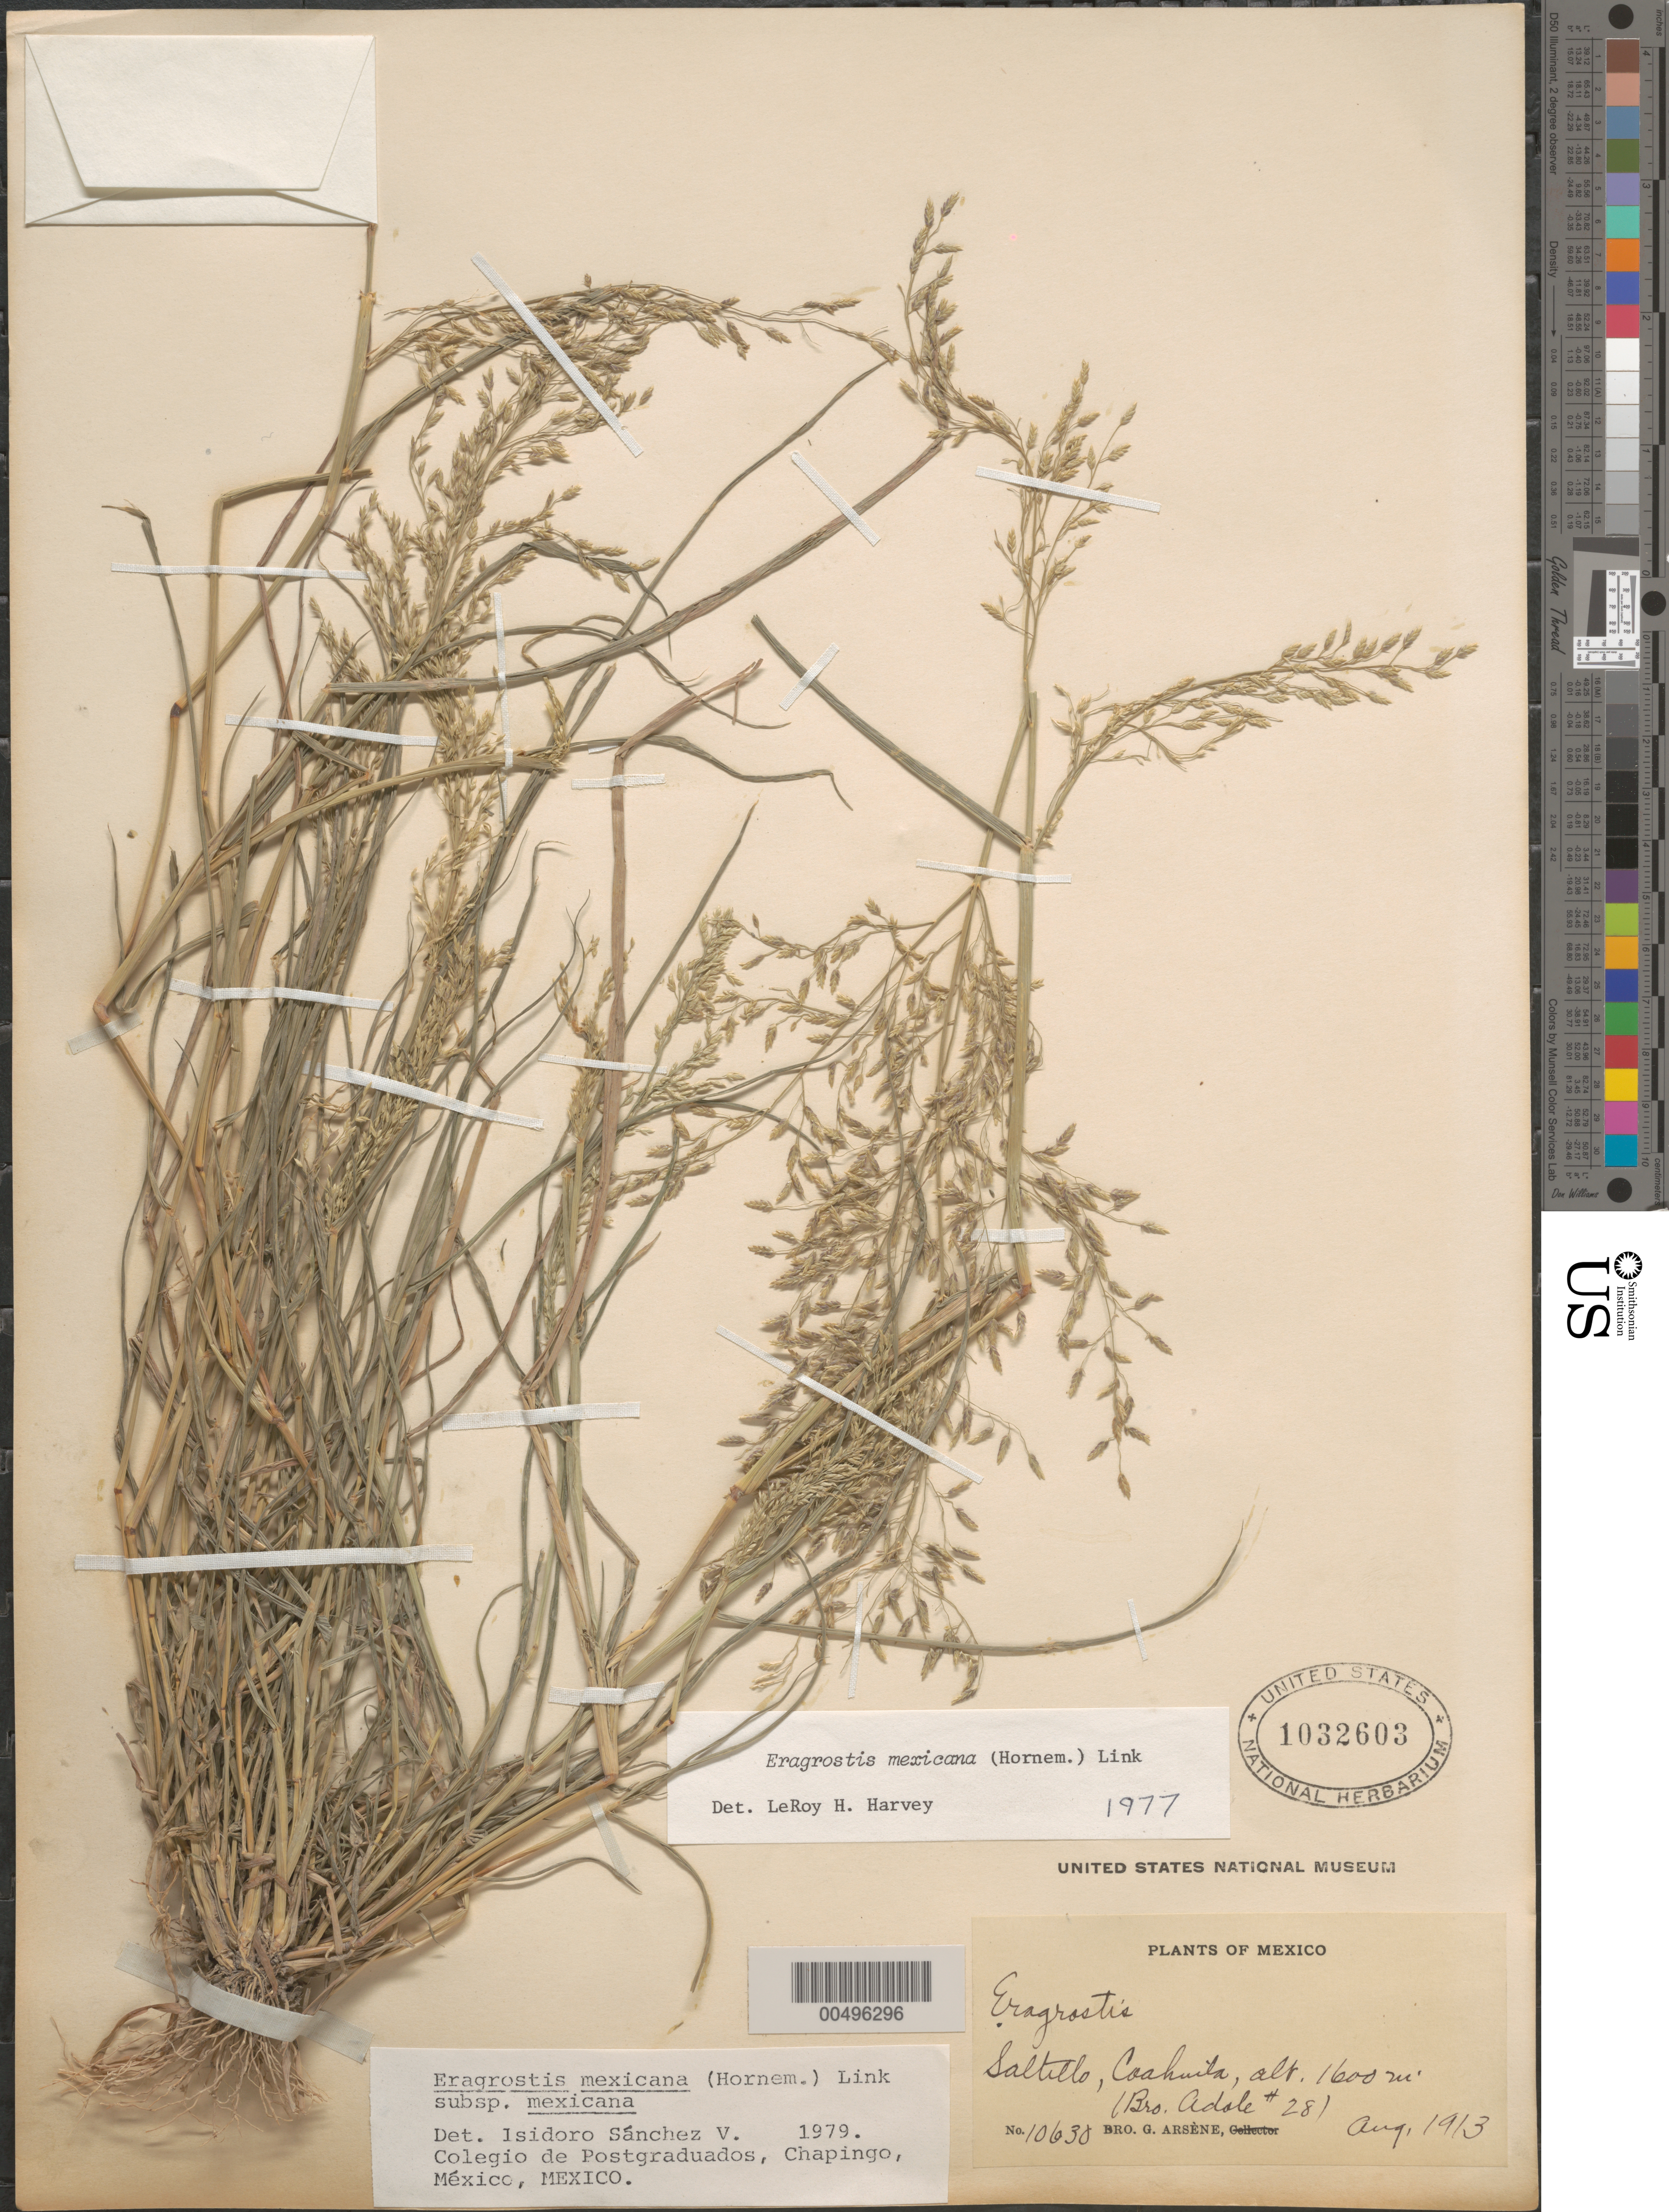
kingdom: Plantae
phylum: Tracheophyta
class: Liliopsida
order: Poales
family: Poaceae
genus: Eragrostis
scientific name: Eragrostis mexicana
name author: (Hornem.) Link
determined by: Sánchez Vega, I. M.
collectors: Bro. Adole & Bro. G. Arsène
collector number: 10630 \ 28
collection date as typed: Aug 1913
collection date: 1913-08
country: Mexico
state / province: Coahuila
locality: Saltillo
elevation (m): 1600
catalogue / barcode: US 1032603